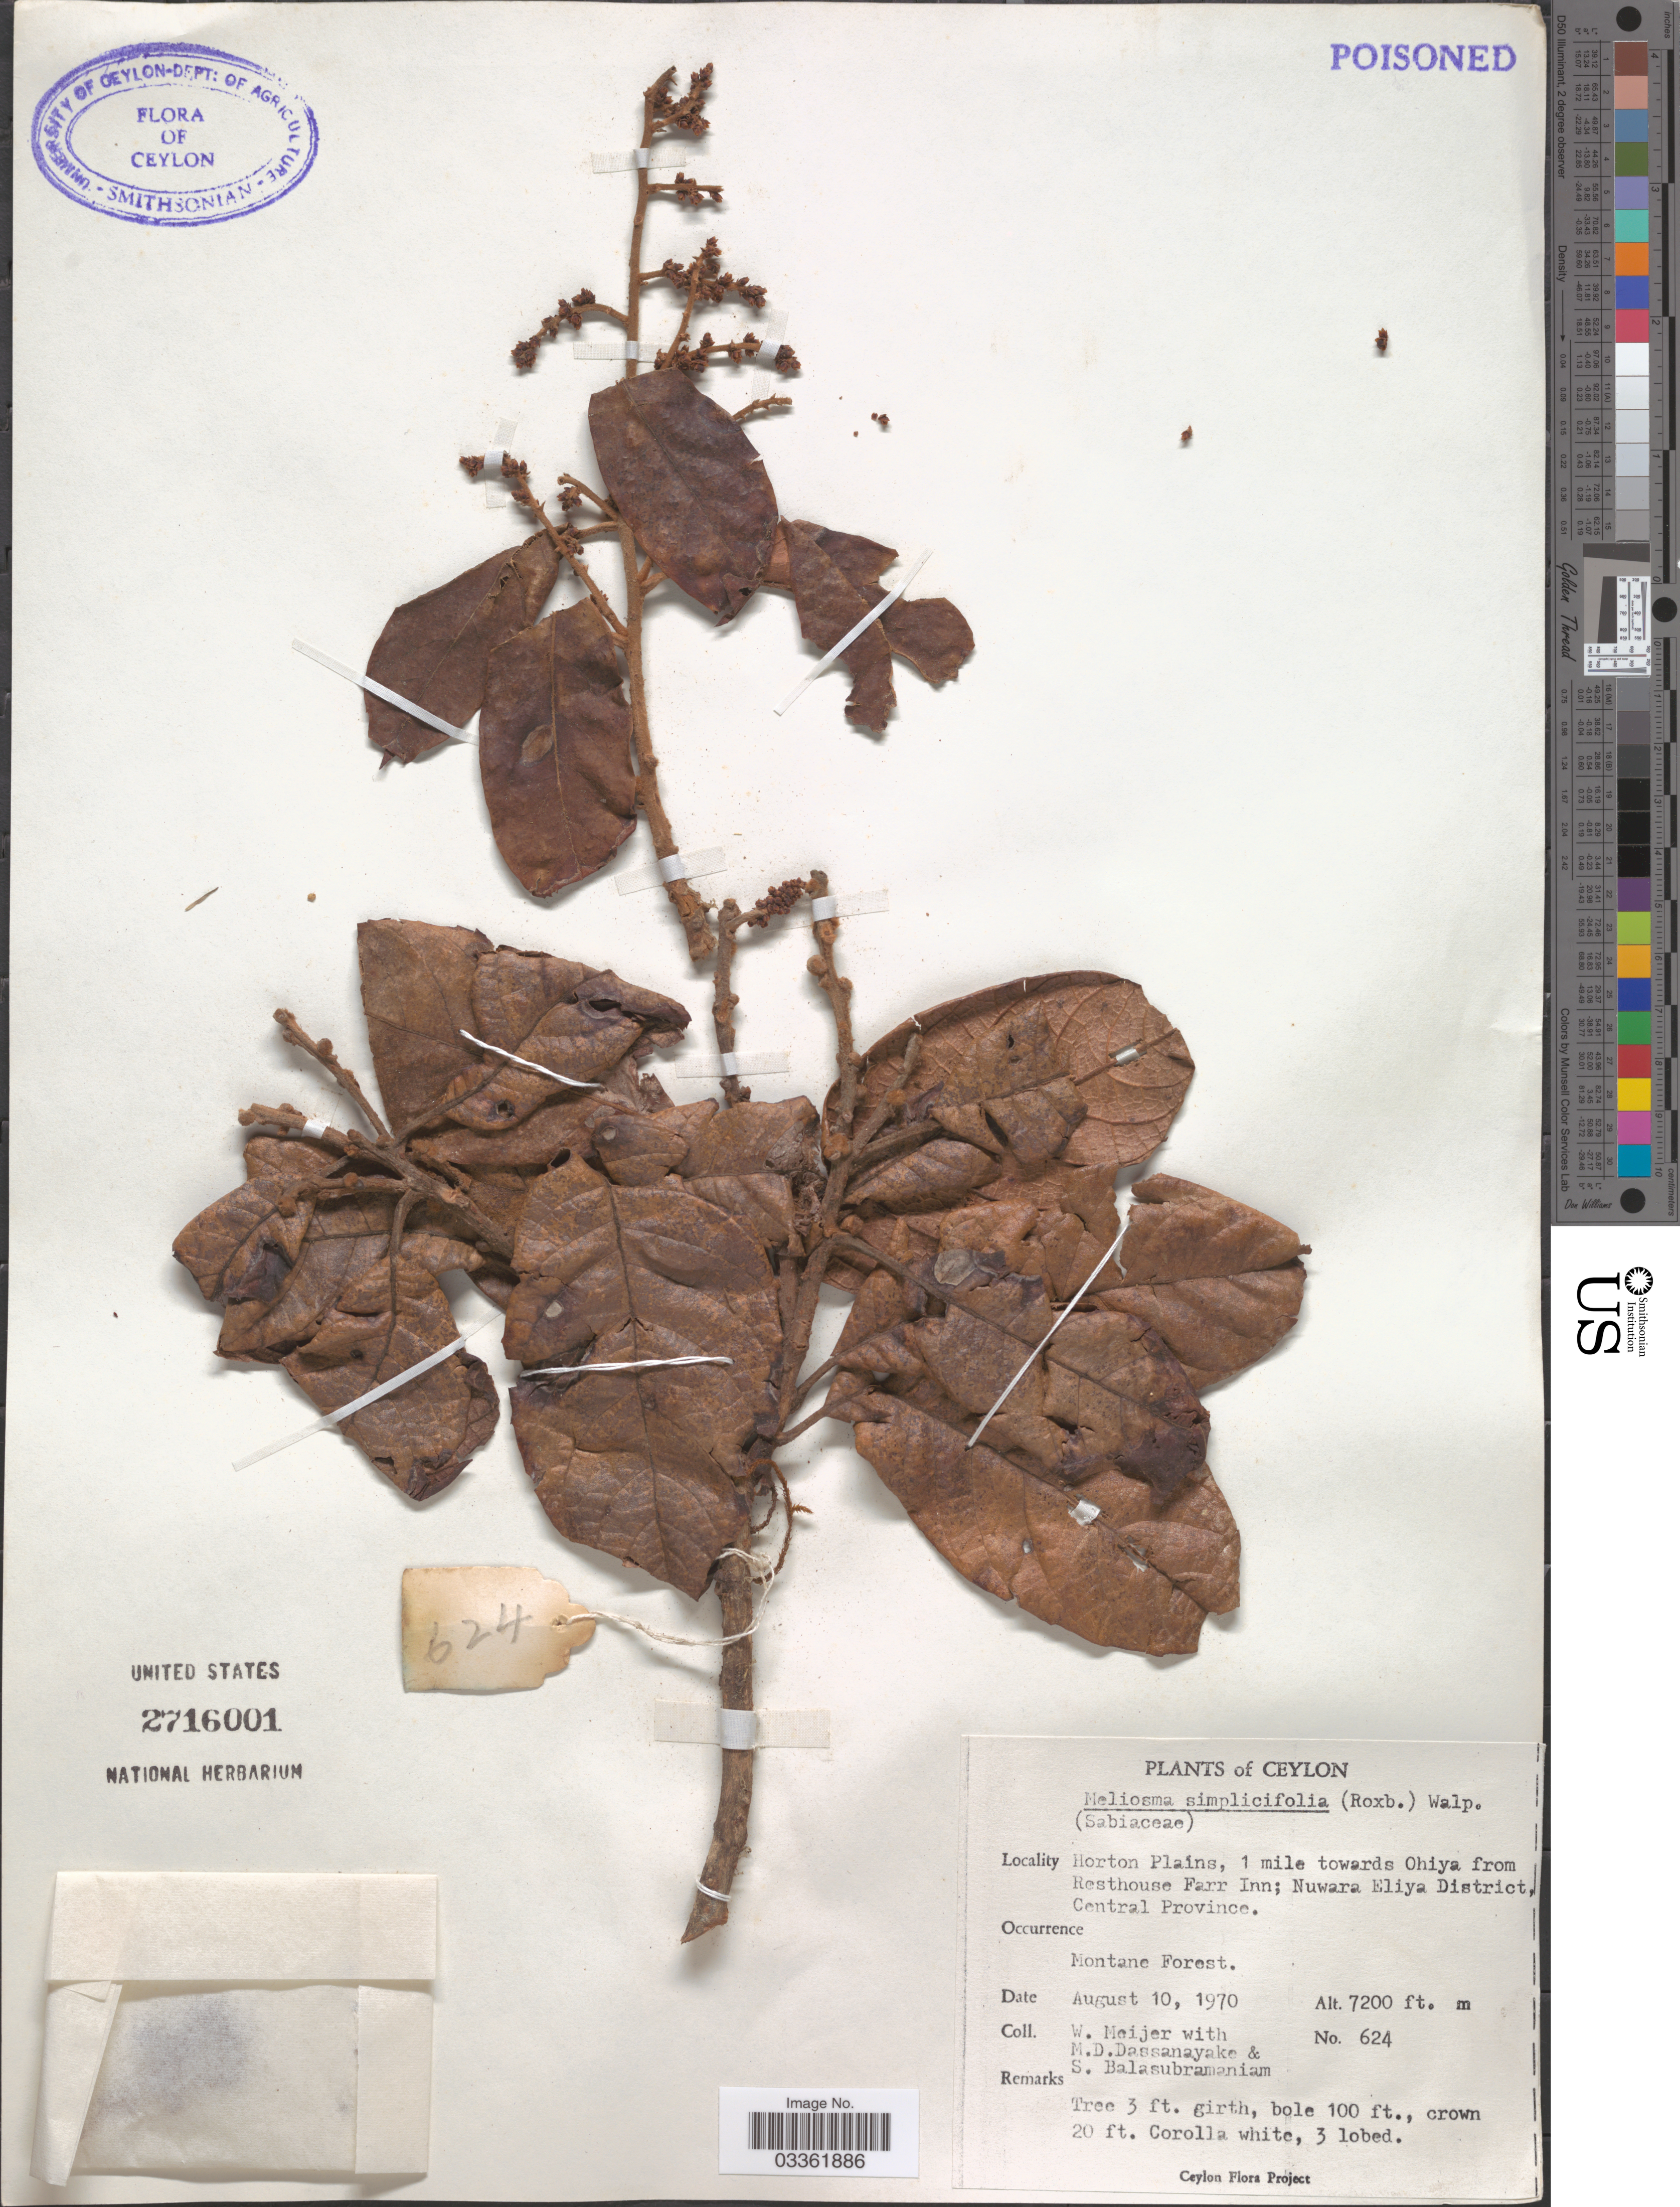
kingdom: Plantae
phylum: Tracheophyta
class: Magnoliopsida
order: Proteales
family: Sabiaceae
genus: Meliosma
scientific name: Meliosma simplicifolia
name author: (Roxb.) Walp.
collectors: W. Meijer, M. D. Dassanayake & S. Balasubramaniam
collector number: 624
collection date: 1970-08-10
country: Sri Lanka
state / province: Central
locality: Ceylon, Horton Plains, 1 mile towards Ohiya from Resthouse Farr Inn; Nuwara Eliya District.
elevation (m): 2195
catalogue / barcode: US 2716001